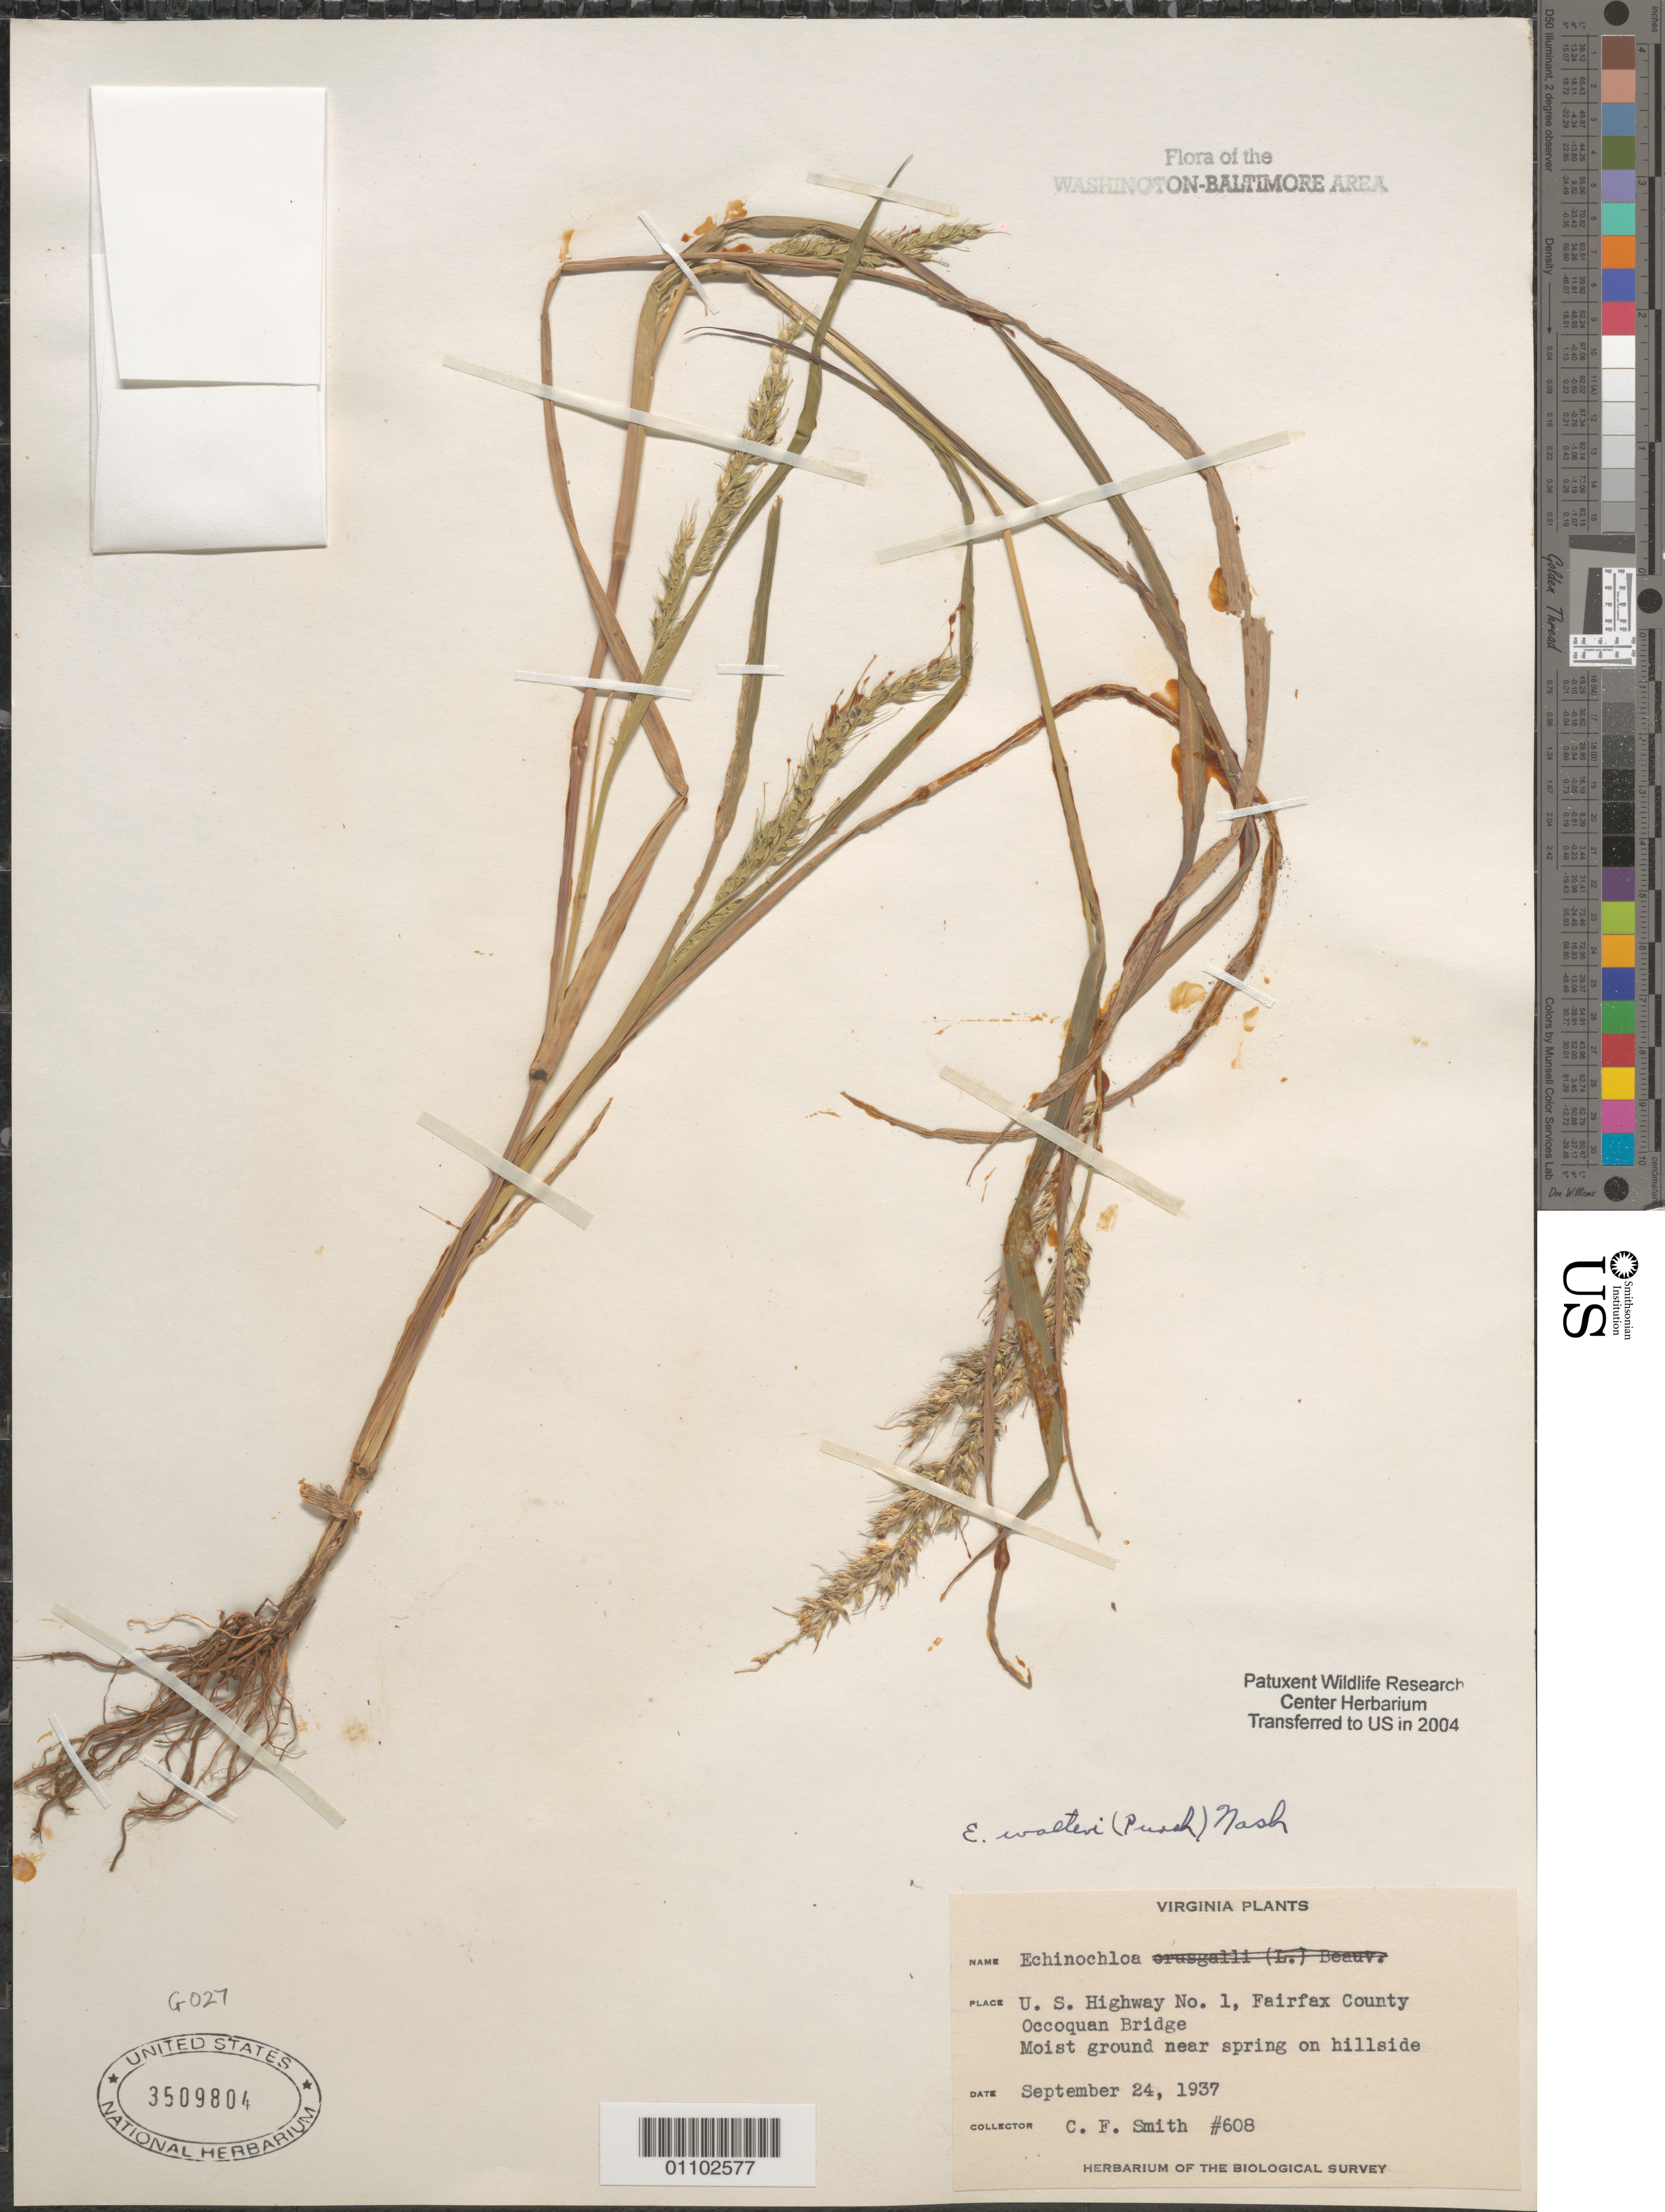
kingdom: Plantae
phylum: Tracheophyta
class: Liliopsida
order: Poales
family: Poaceae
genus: Echinochloa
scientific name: Echinochloa walteri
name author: (Pursh) A. Heller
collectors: C. F. Smith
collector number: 608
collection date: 1937-09-24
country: United States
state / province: Virginia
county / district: Fairfax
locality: U. S. Highway No. 1, Occoquan Bridge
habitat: Moist ground near spring on hillside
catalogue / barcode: US 3509804